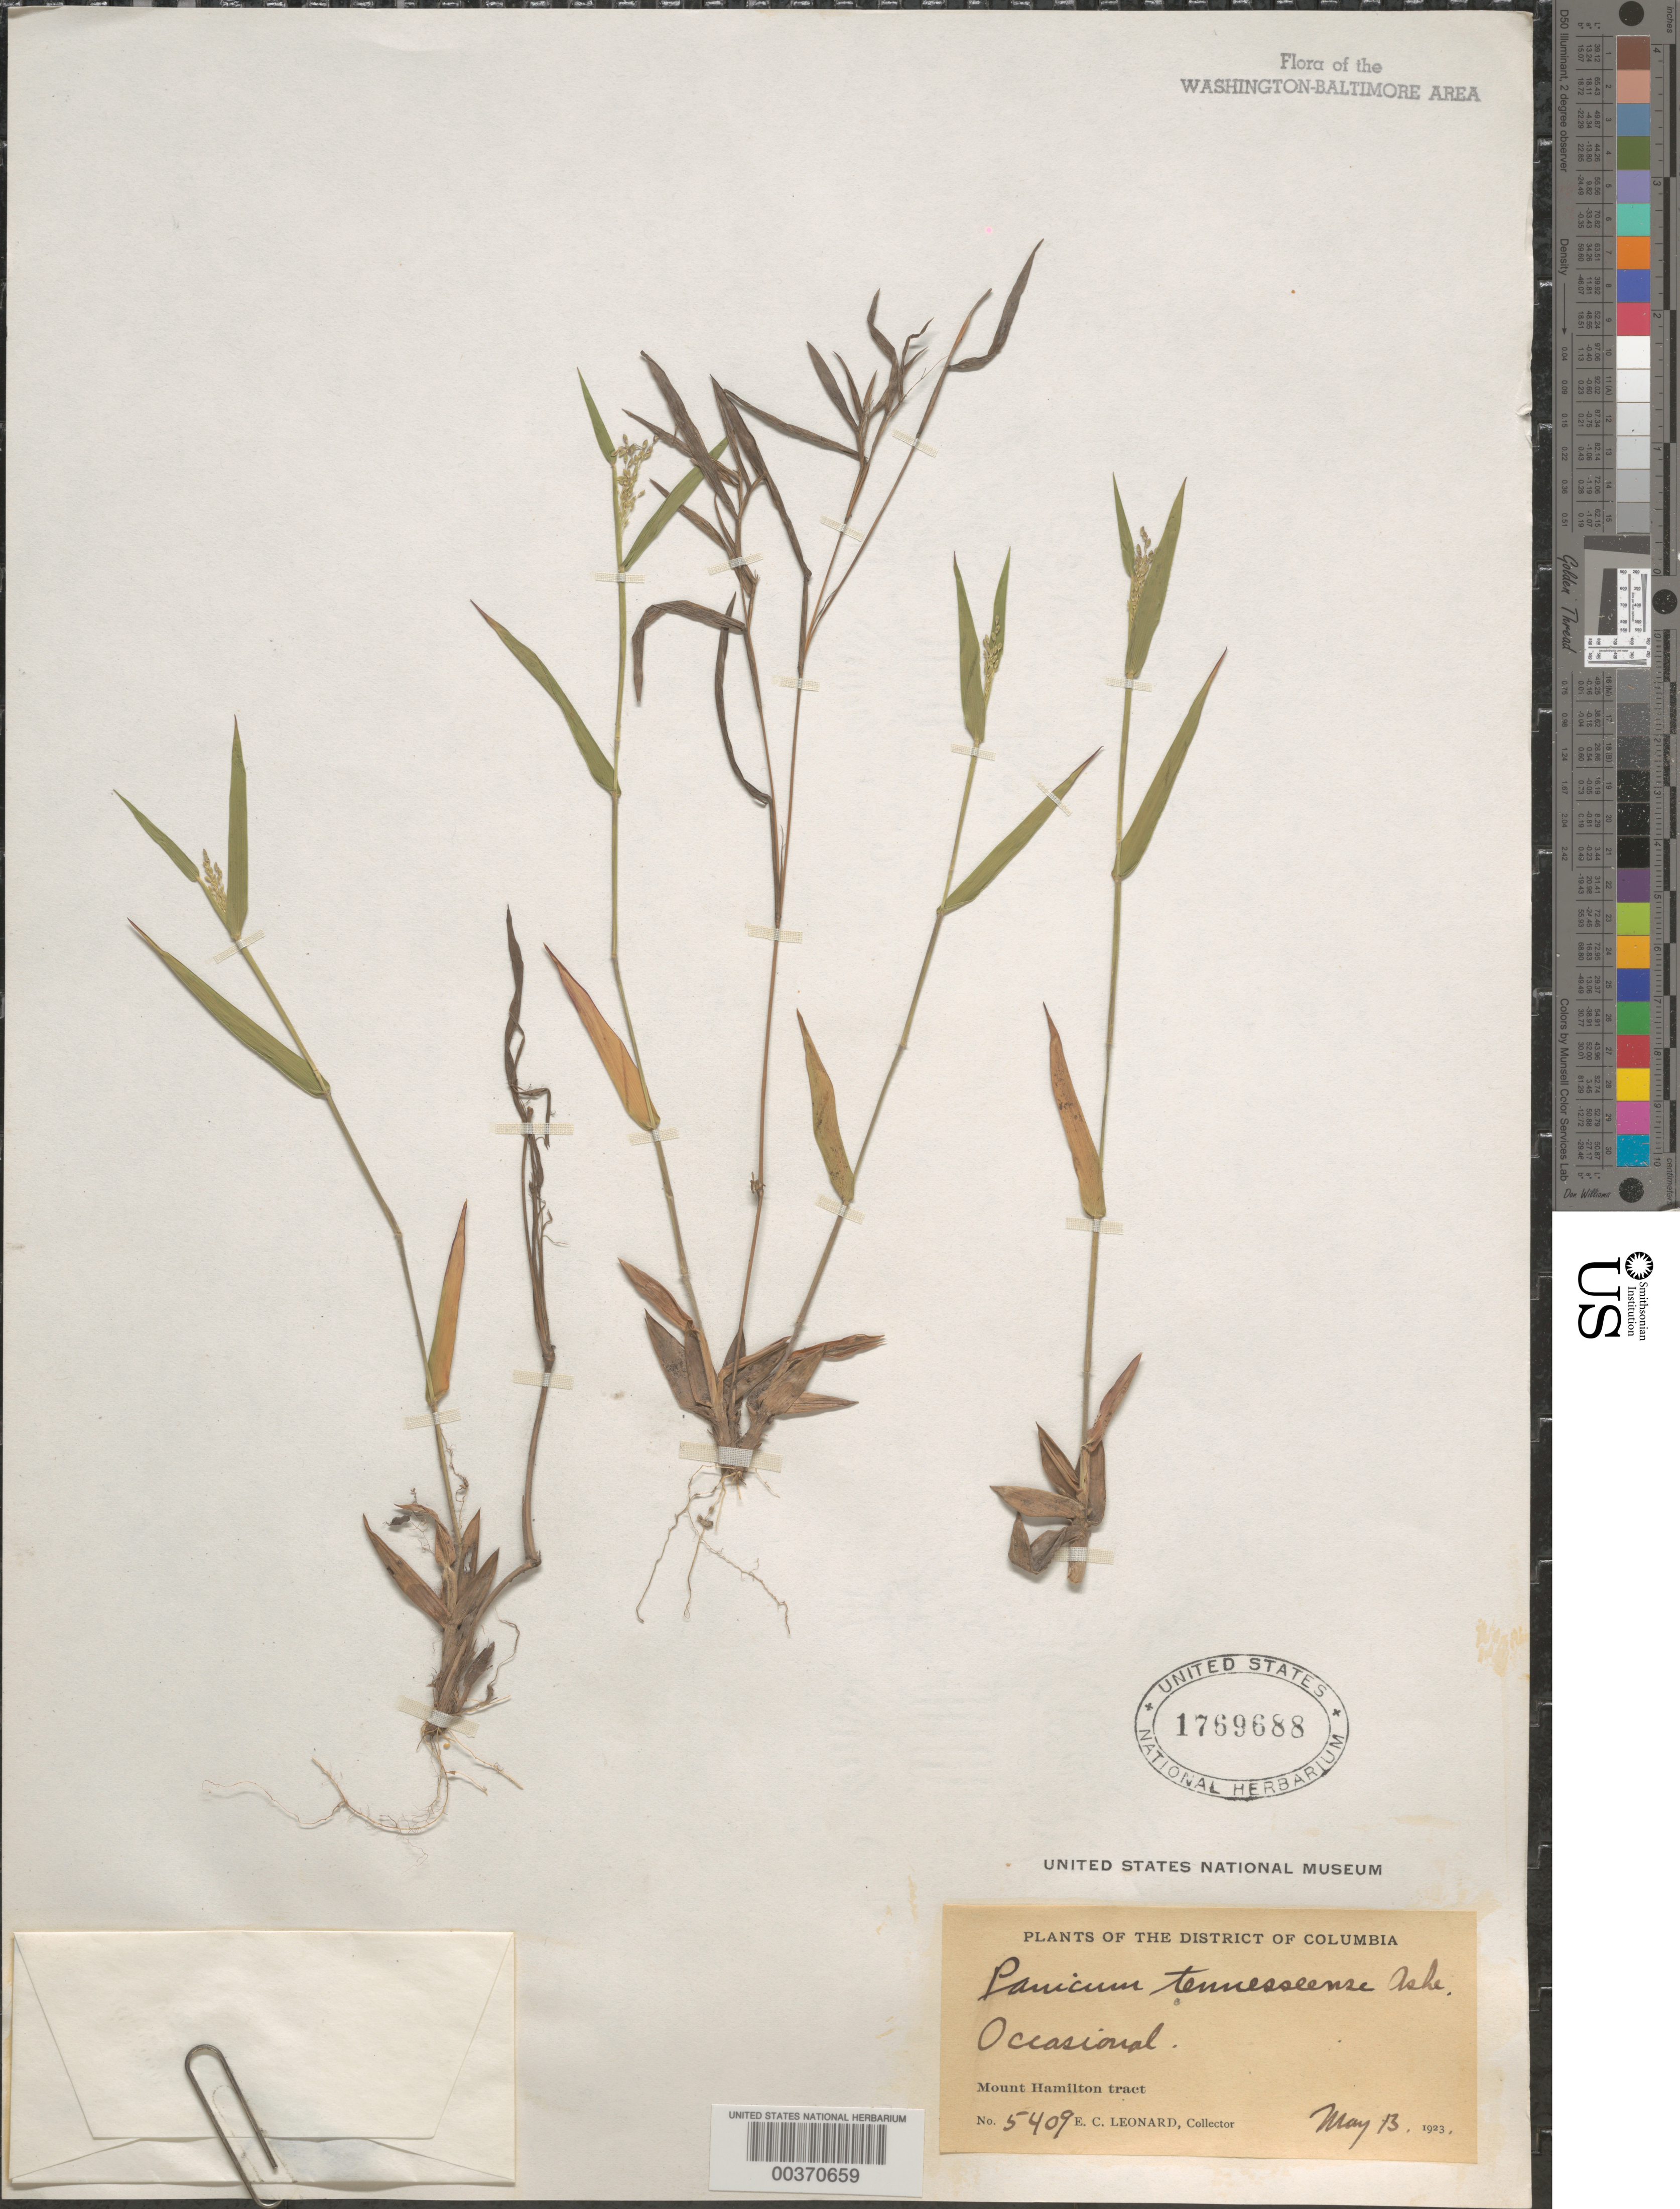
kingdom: Plantae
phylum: Tracheophyta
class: Liliopsida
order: Poales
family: Poaceae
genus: Dichanthelium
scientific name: Dichanthelium acuminatum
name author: (Sw.) Gould & C.A. Clark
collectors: E. C. Leonard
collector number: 5409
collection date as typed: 13 May 1923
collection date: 1923-05-13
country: United States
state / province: District of Columbia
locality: Mount Hamilton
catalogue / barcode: US 1769688